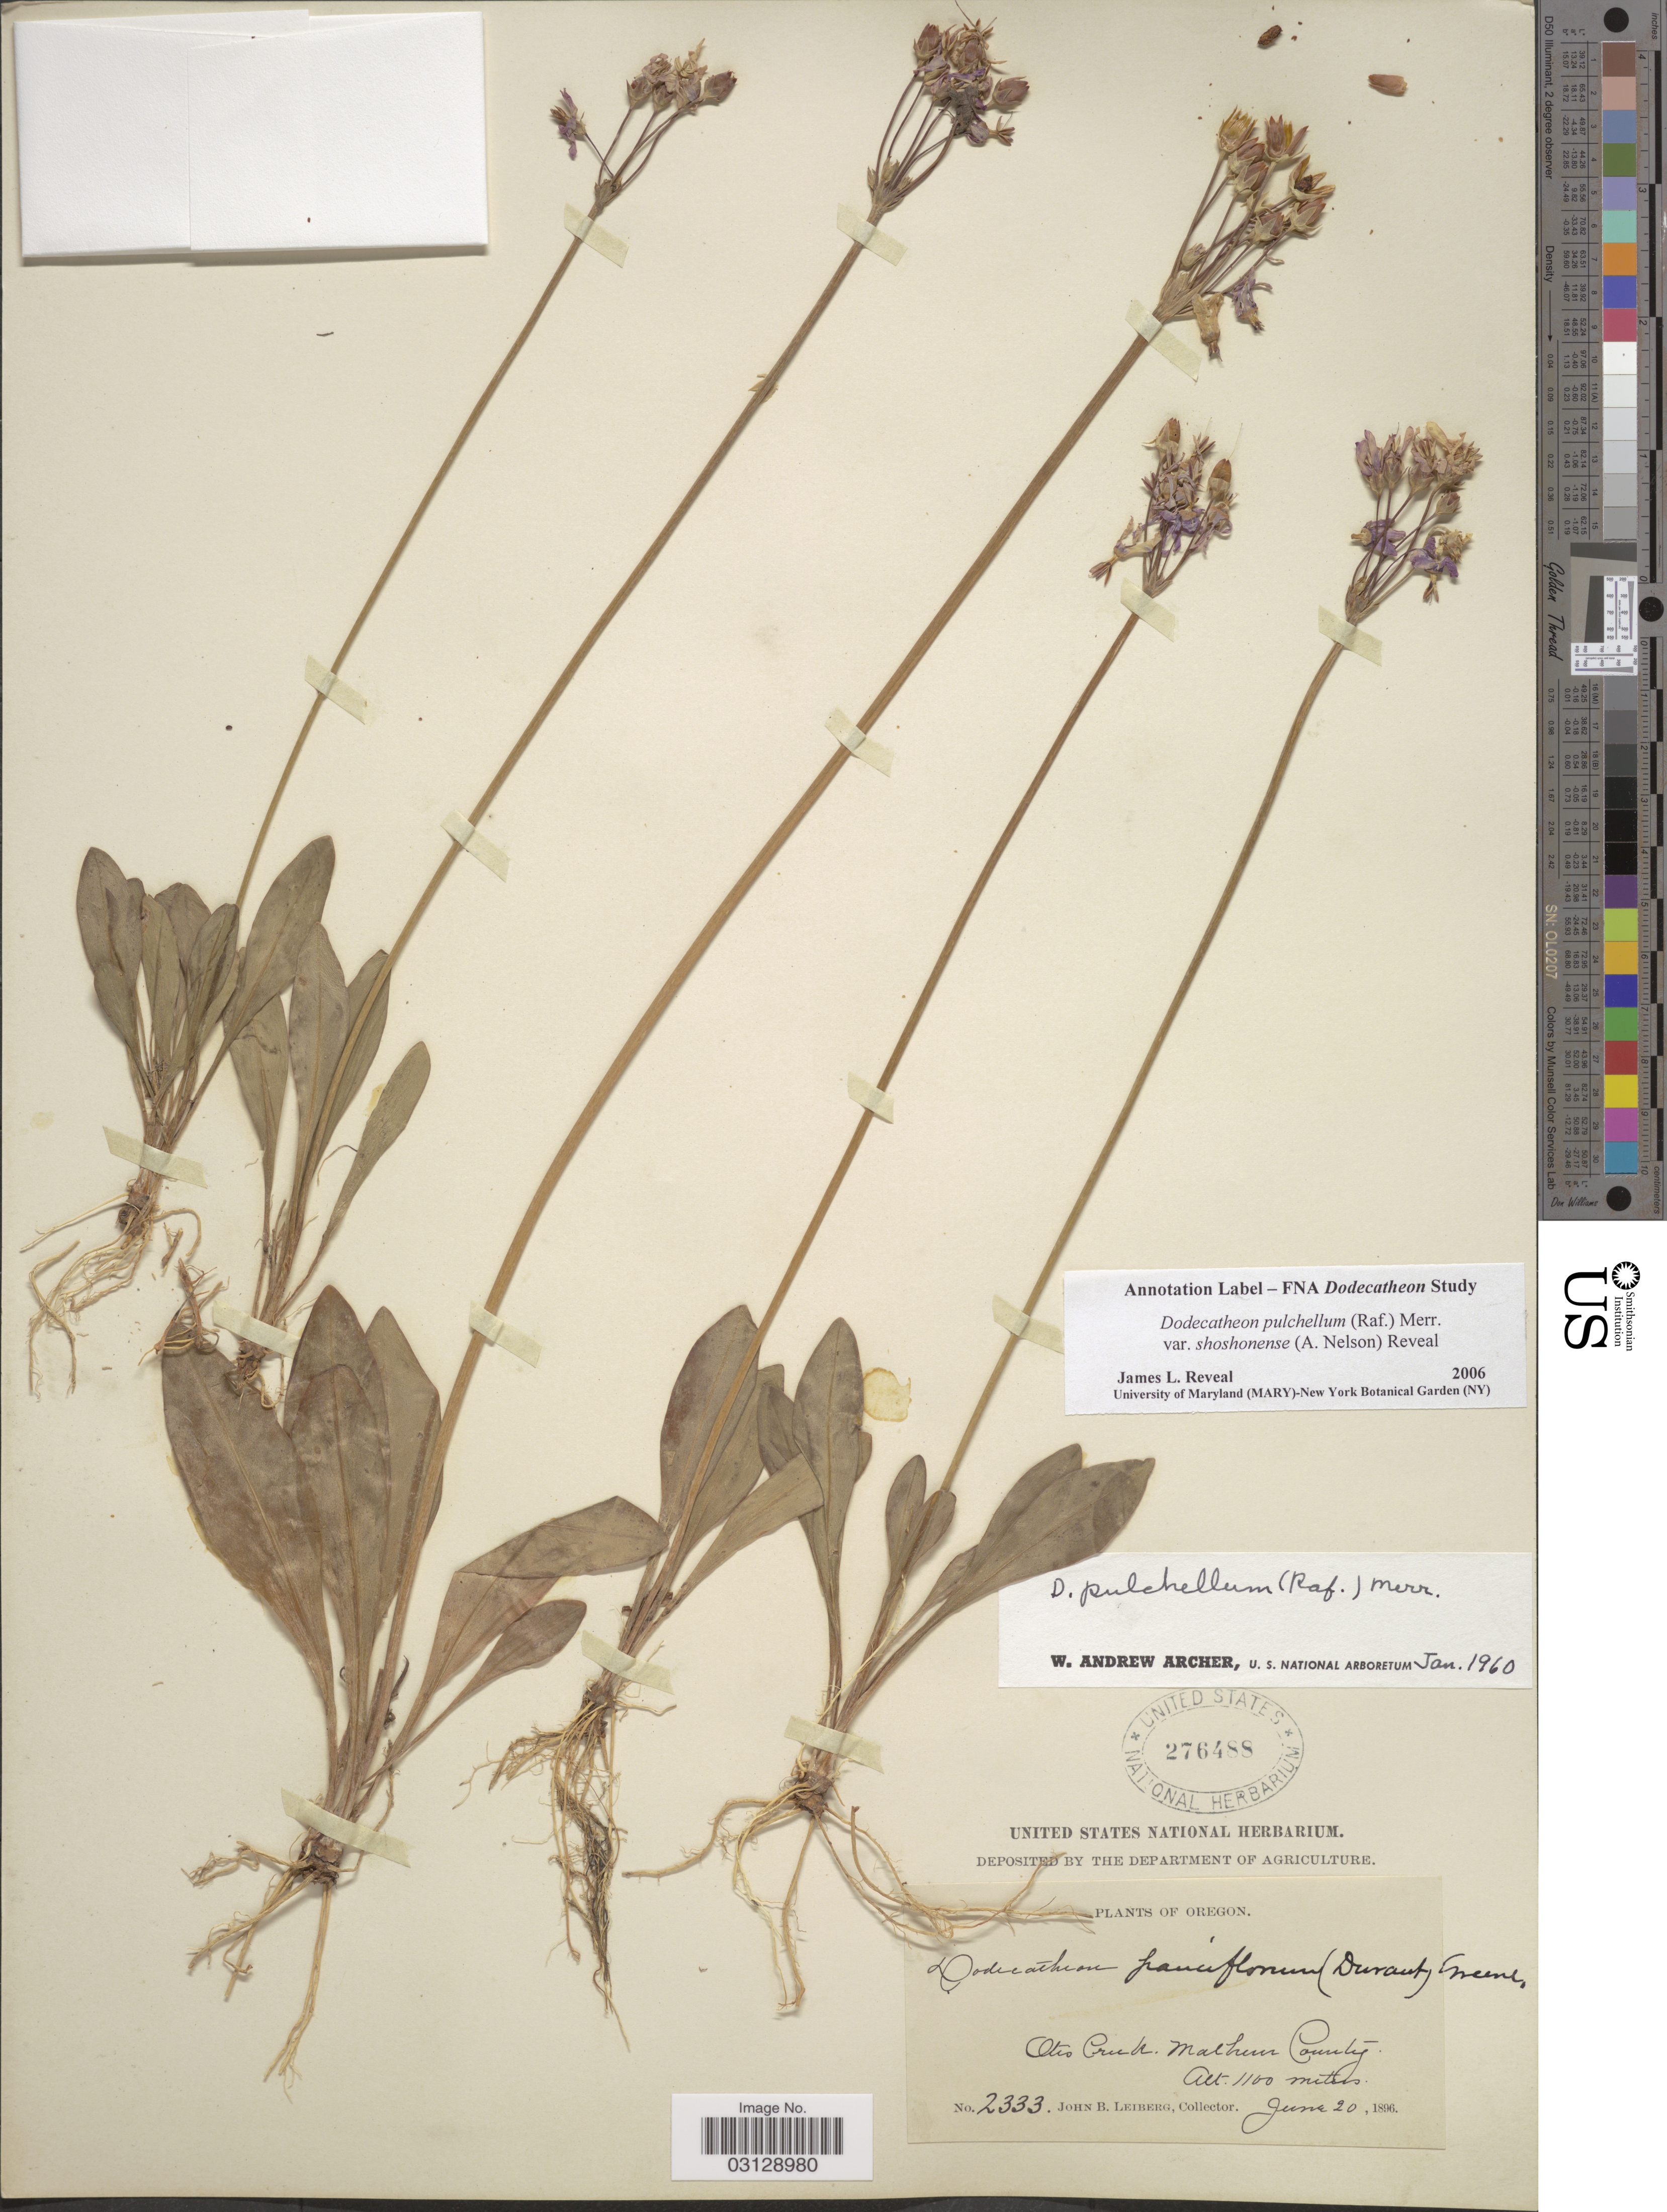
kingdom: Plantae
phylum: Tracheophyta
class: Magnoliopsida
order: Ericales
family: Primulaceae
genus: Dodecatheon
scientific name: Dodecatheon pulchellum var. shoshonense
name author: (A. Nelson) Reveal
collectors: J. B. Leiberg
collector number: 2333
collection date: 1896-06-20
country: United States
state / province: Oregon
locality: Otes Creek. Malhur County.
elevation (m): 1100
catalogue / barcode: US 276488